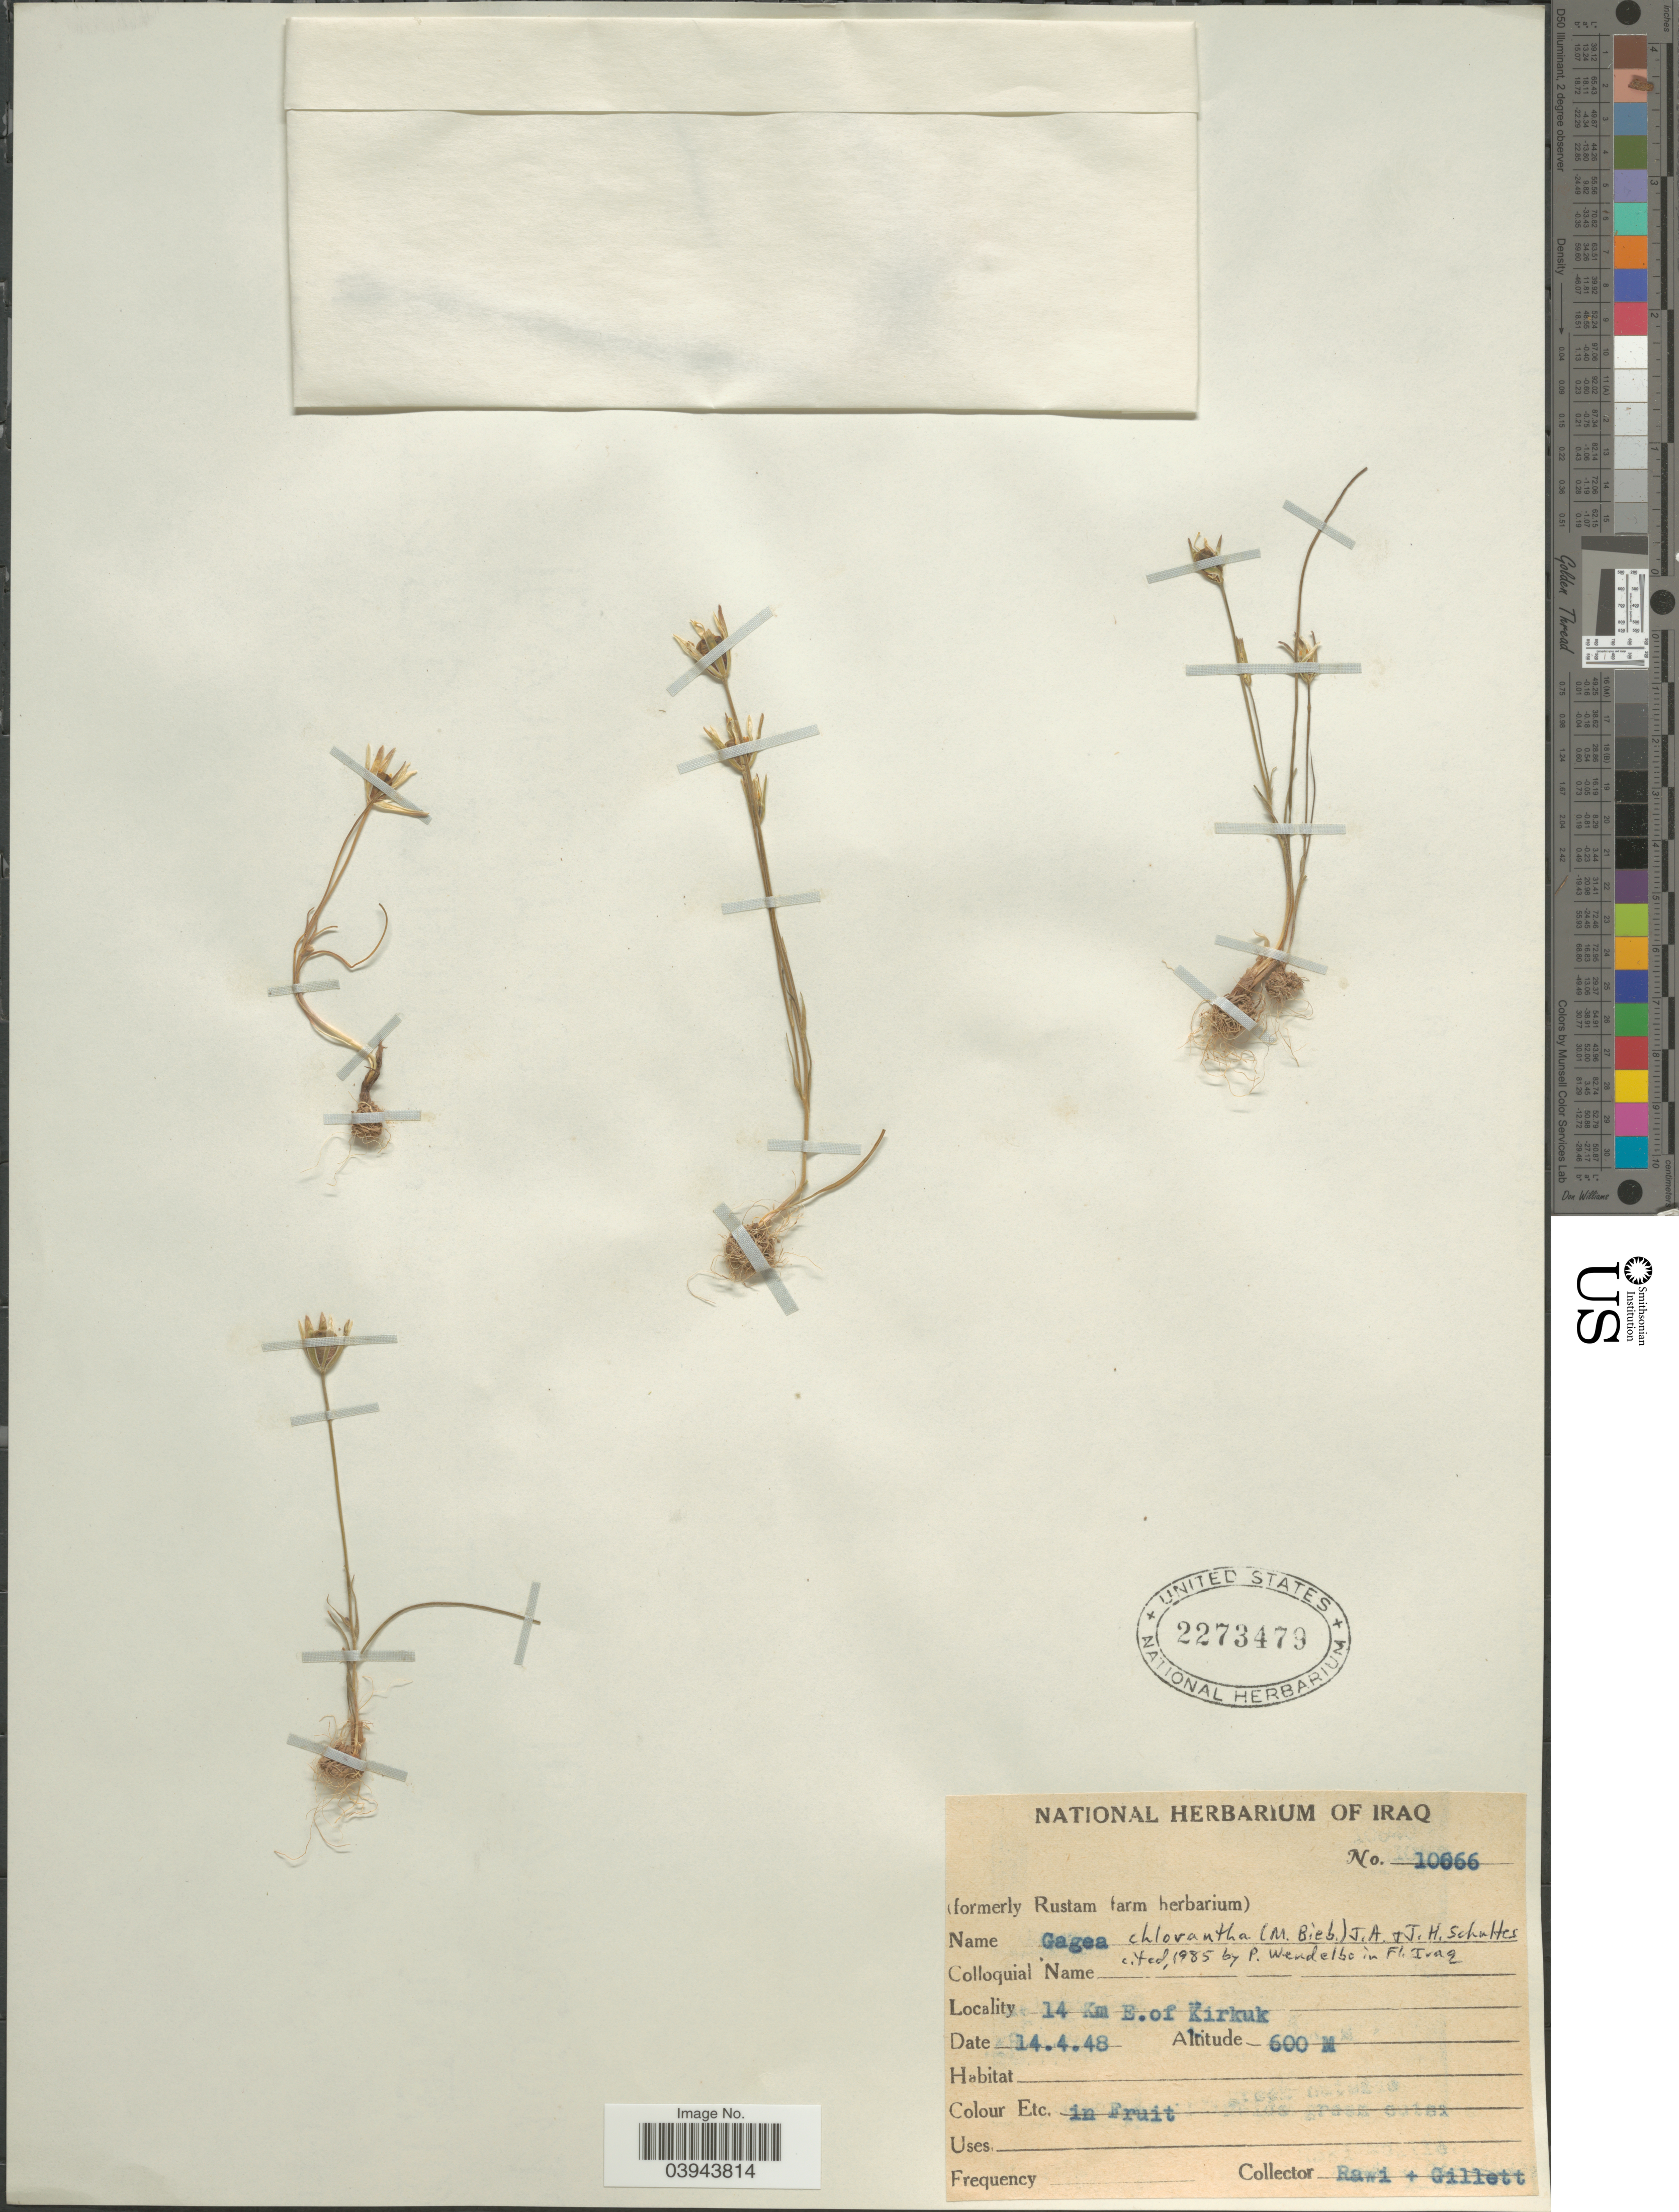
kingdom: Plantae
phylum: Tracheophyta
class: Liliopsida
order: Liliales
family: Liliaceae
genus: Gagea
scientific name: Gagea chlorantha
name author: (M. Bieb.) Schult. & Schult. f.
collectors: -. Rawi & Gillett, --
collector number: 10666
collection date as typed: Transcribed d/m/y: 14/4/48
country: Iraq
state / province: Kirkūk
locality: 14 Km E. of Kirkuk.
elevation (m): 600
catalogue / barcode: US 2273479